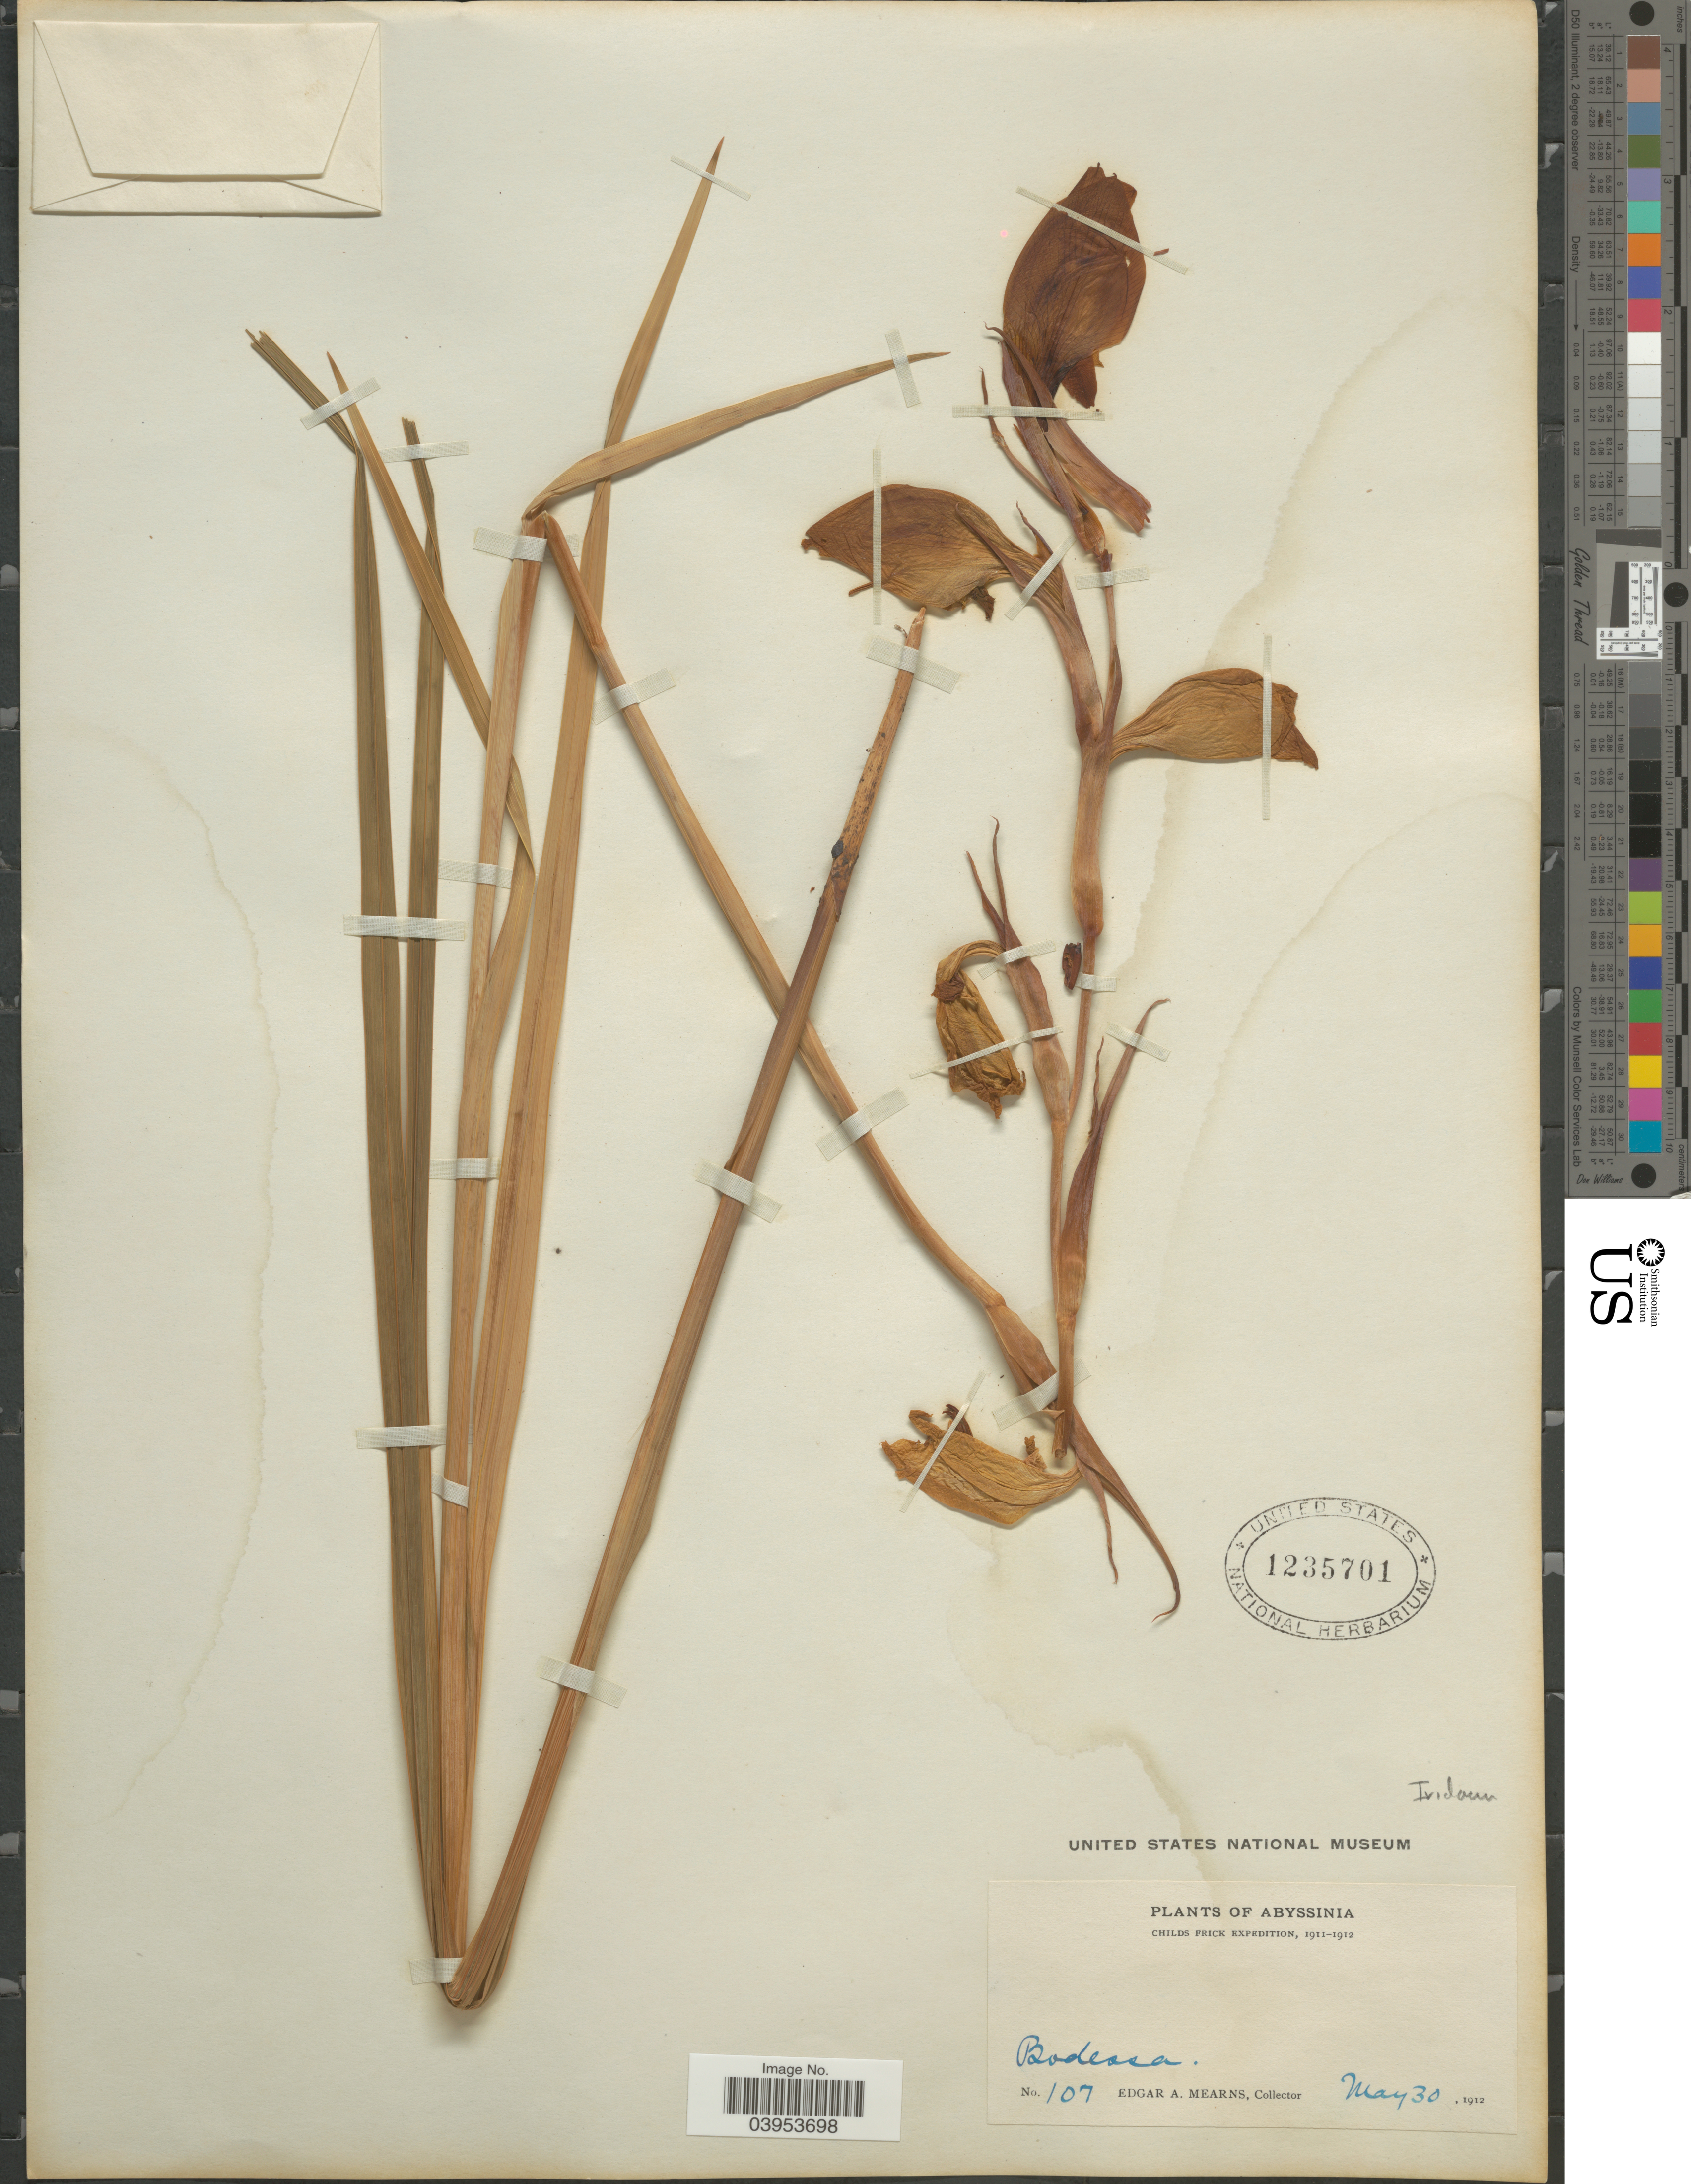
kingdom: Plantae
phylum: Tracheophyta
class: Liliopsida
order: Asparagales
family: Iridaceae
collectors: E. A. Mearns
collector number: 107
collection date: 1912-05-30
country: Ethiopia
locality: Abyssinia. Badessa.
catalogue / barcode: US 1235701